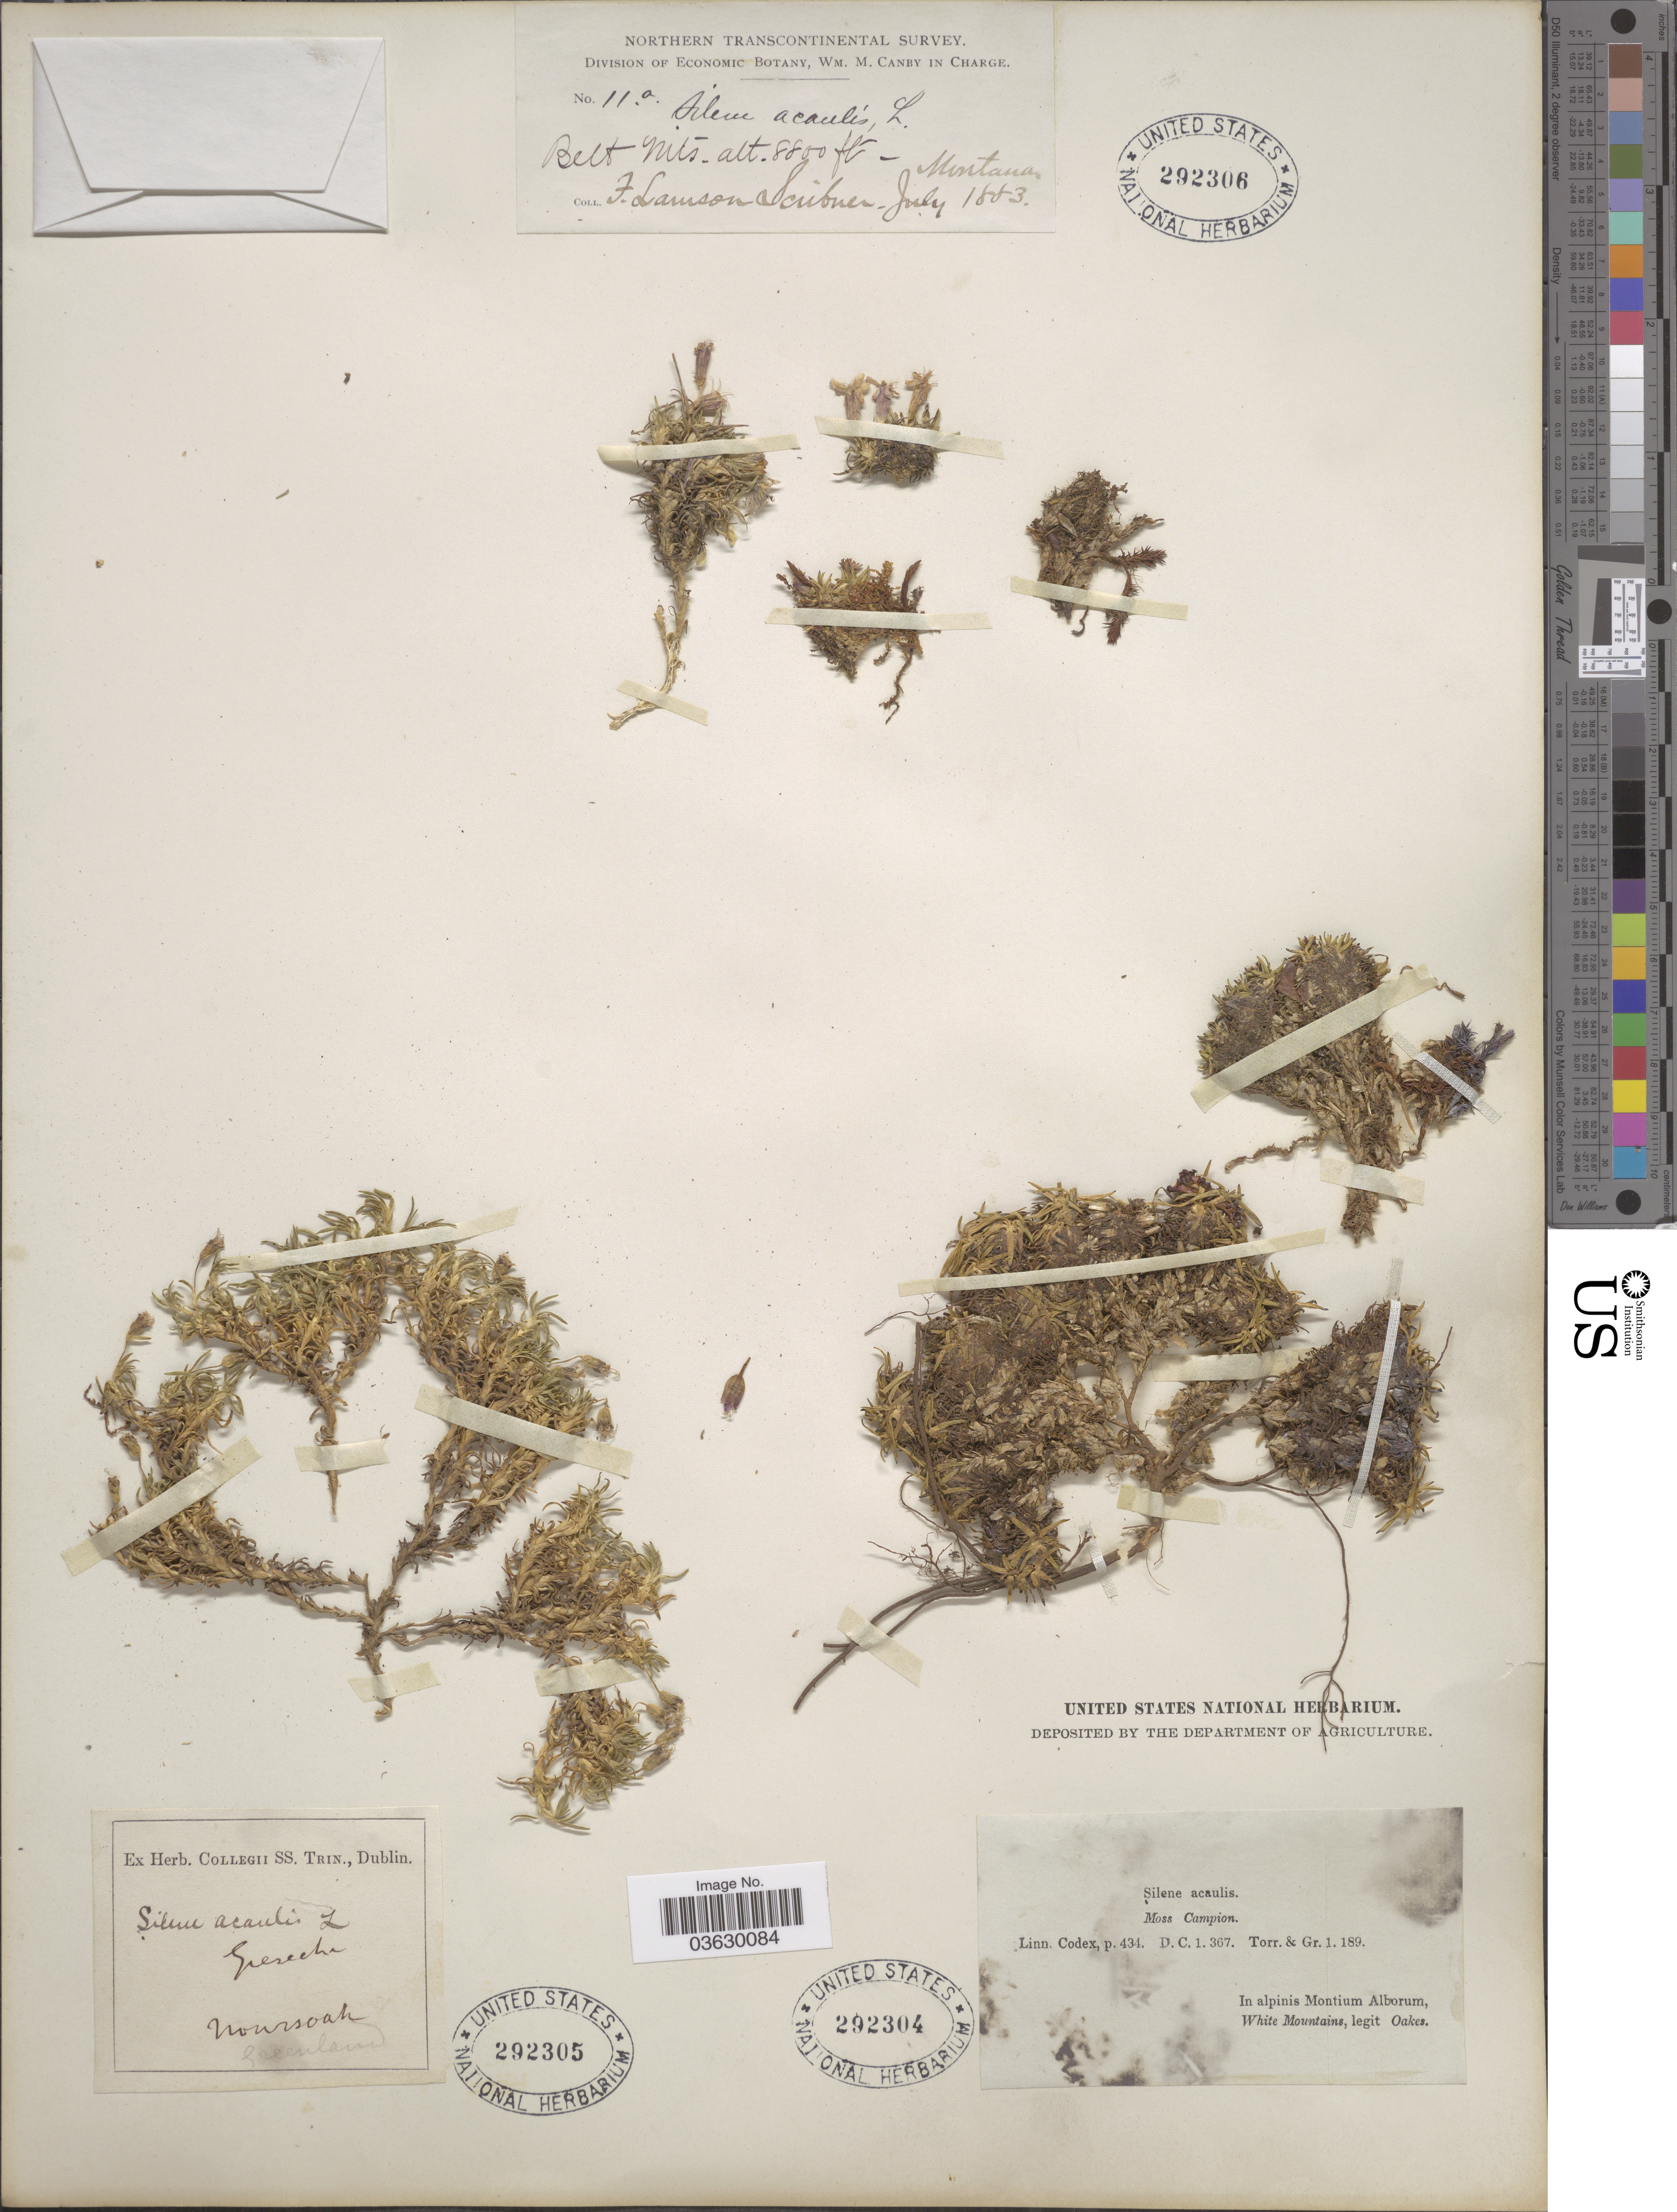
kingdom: Plantae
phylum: Tracheophyta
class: Magnoliopsida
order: Caryophyllales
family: Caryophyllaceae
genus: Silene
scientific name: Silene acaulis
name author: (L.) Jacq.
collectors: -. Oakes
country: United States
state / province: New Hampshire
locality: In alpinis Montium Alborum, White Mountains.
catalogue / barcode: US 292304-3